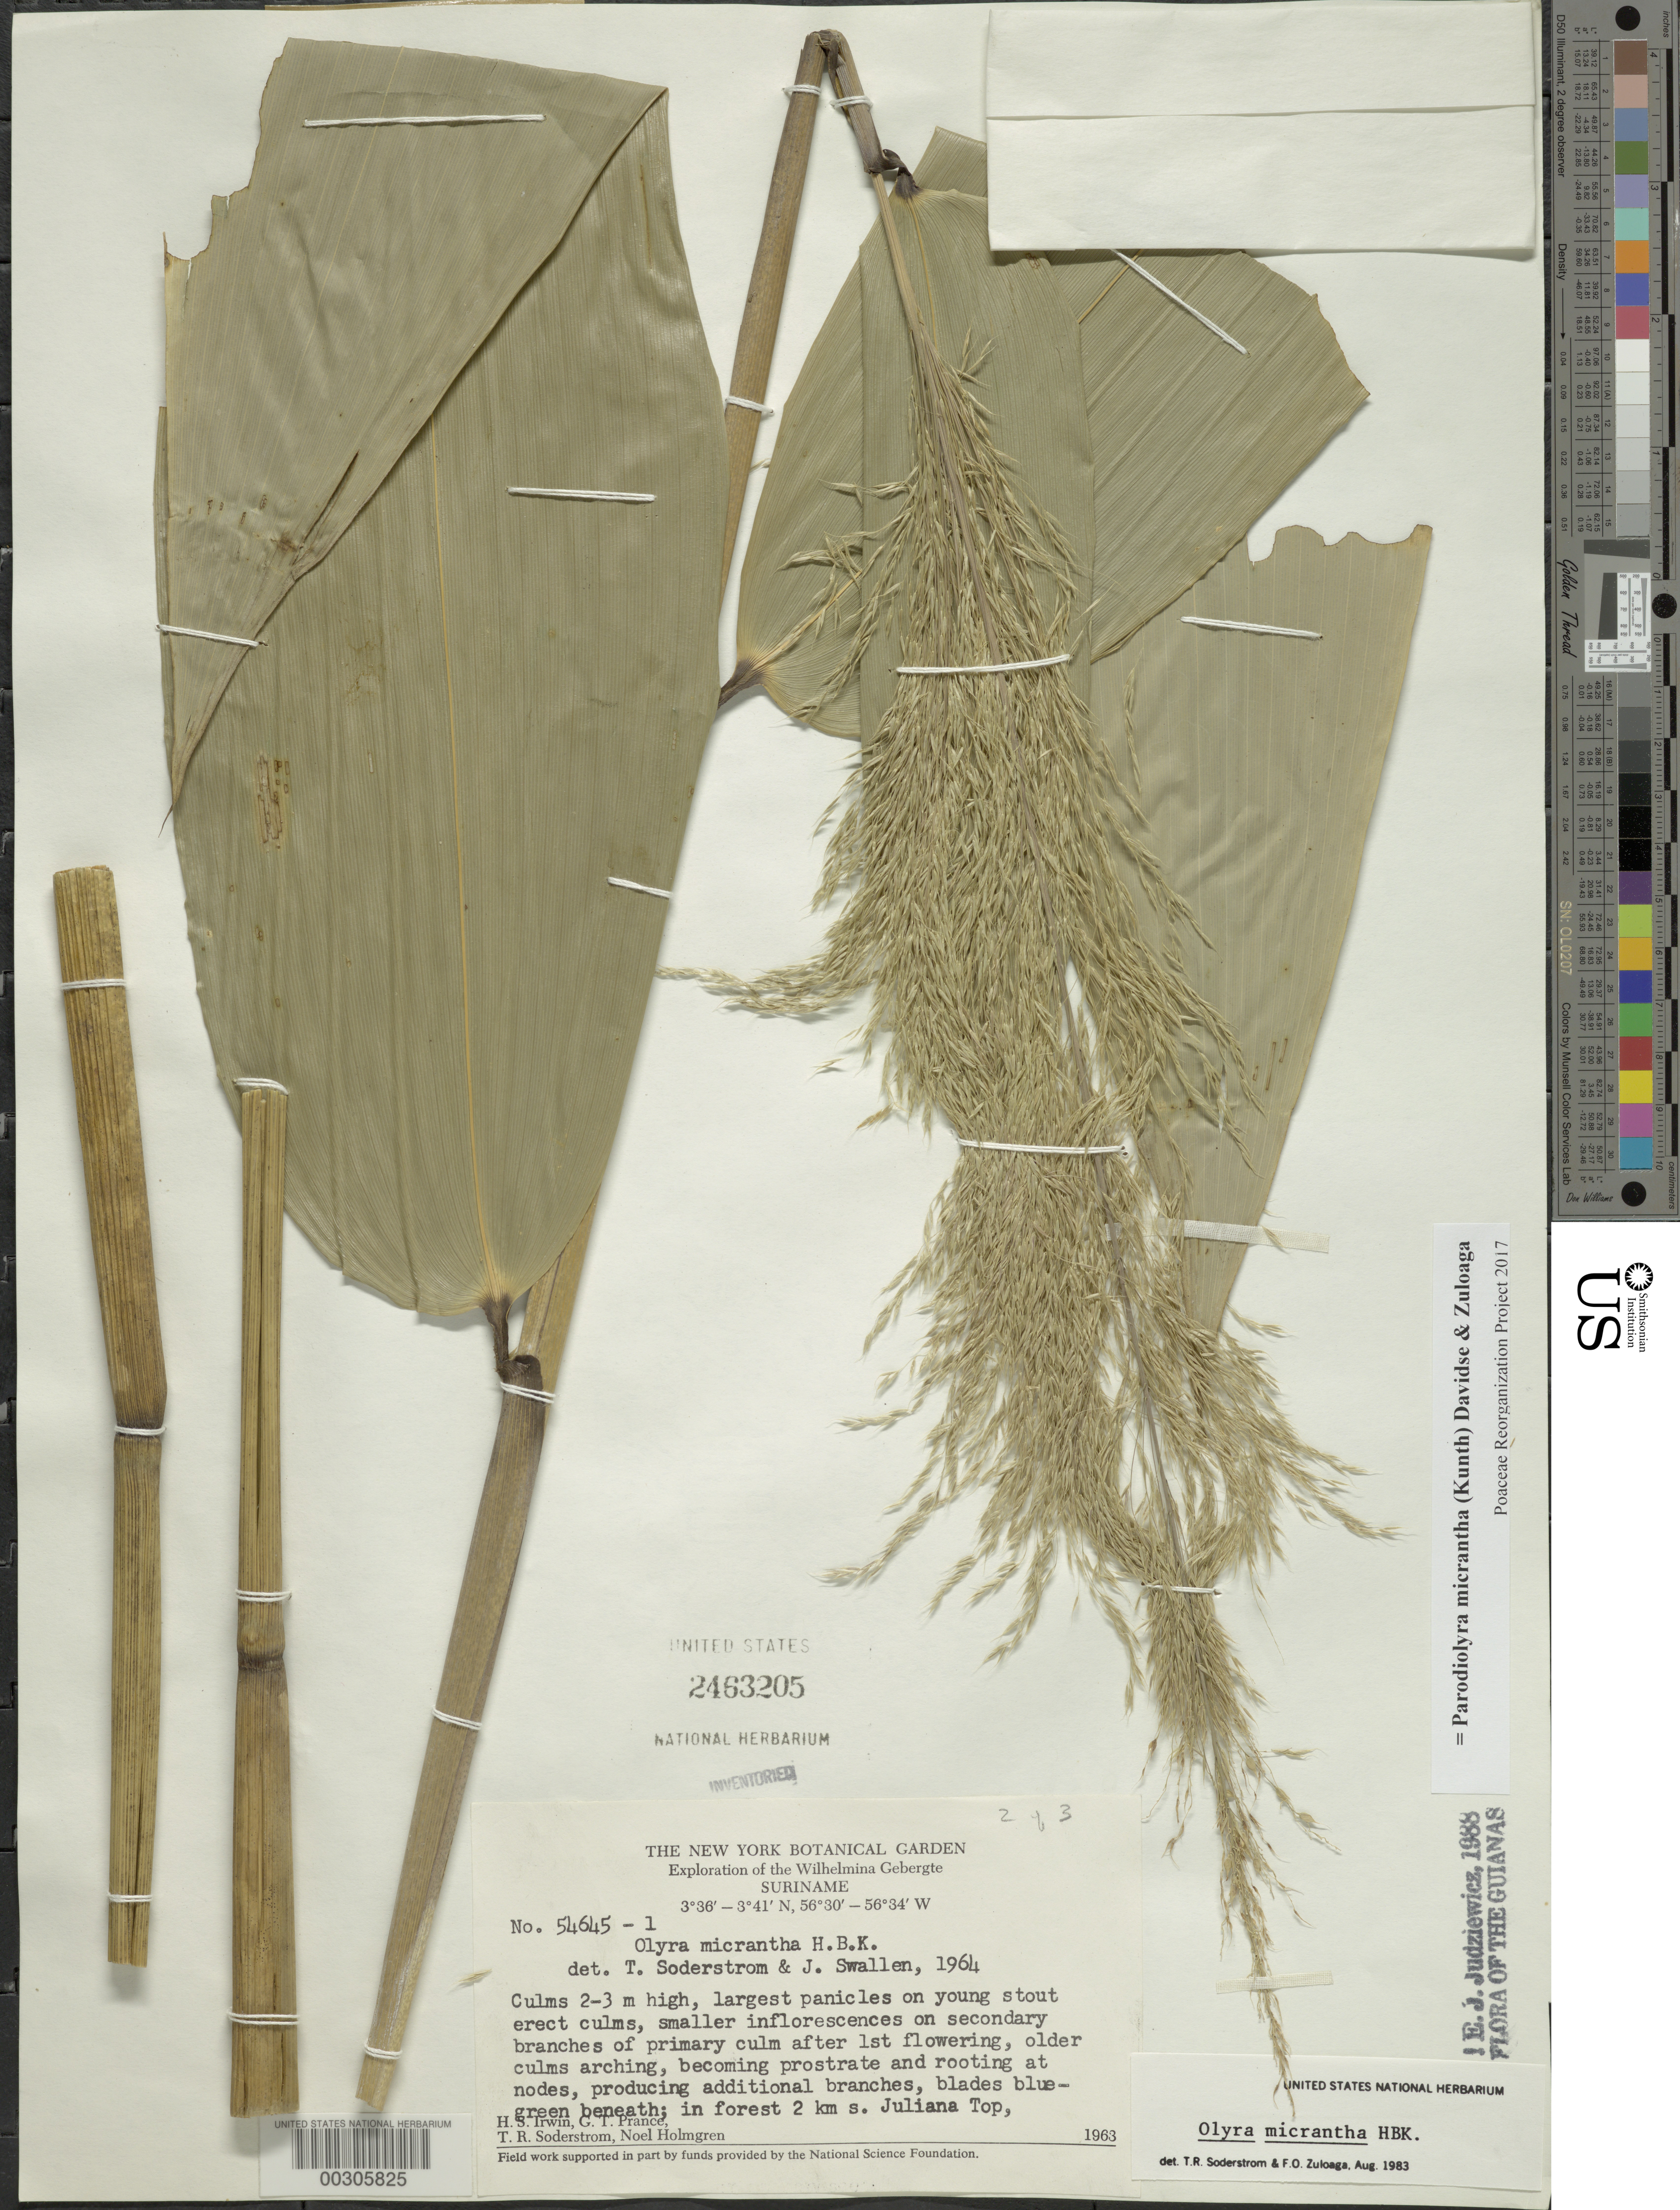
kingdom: Plantae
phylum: Tracheophyta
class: Liliopsida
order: Poales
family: Poaceae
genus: Parodiolyra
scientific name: Parodiolyra micrantha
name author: (Kunth) Davidse & Zuloaga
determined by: Poaceae Reorganization Project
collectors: H. Irwin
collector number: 54645-1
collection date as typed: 1963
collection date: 1963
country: Suriname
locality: Lat. 3 36'n: long. 56 30'w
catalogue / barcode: US 2463205